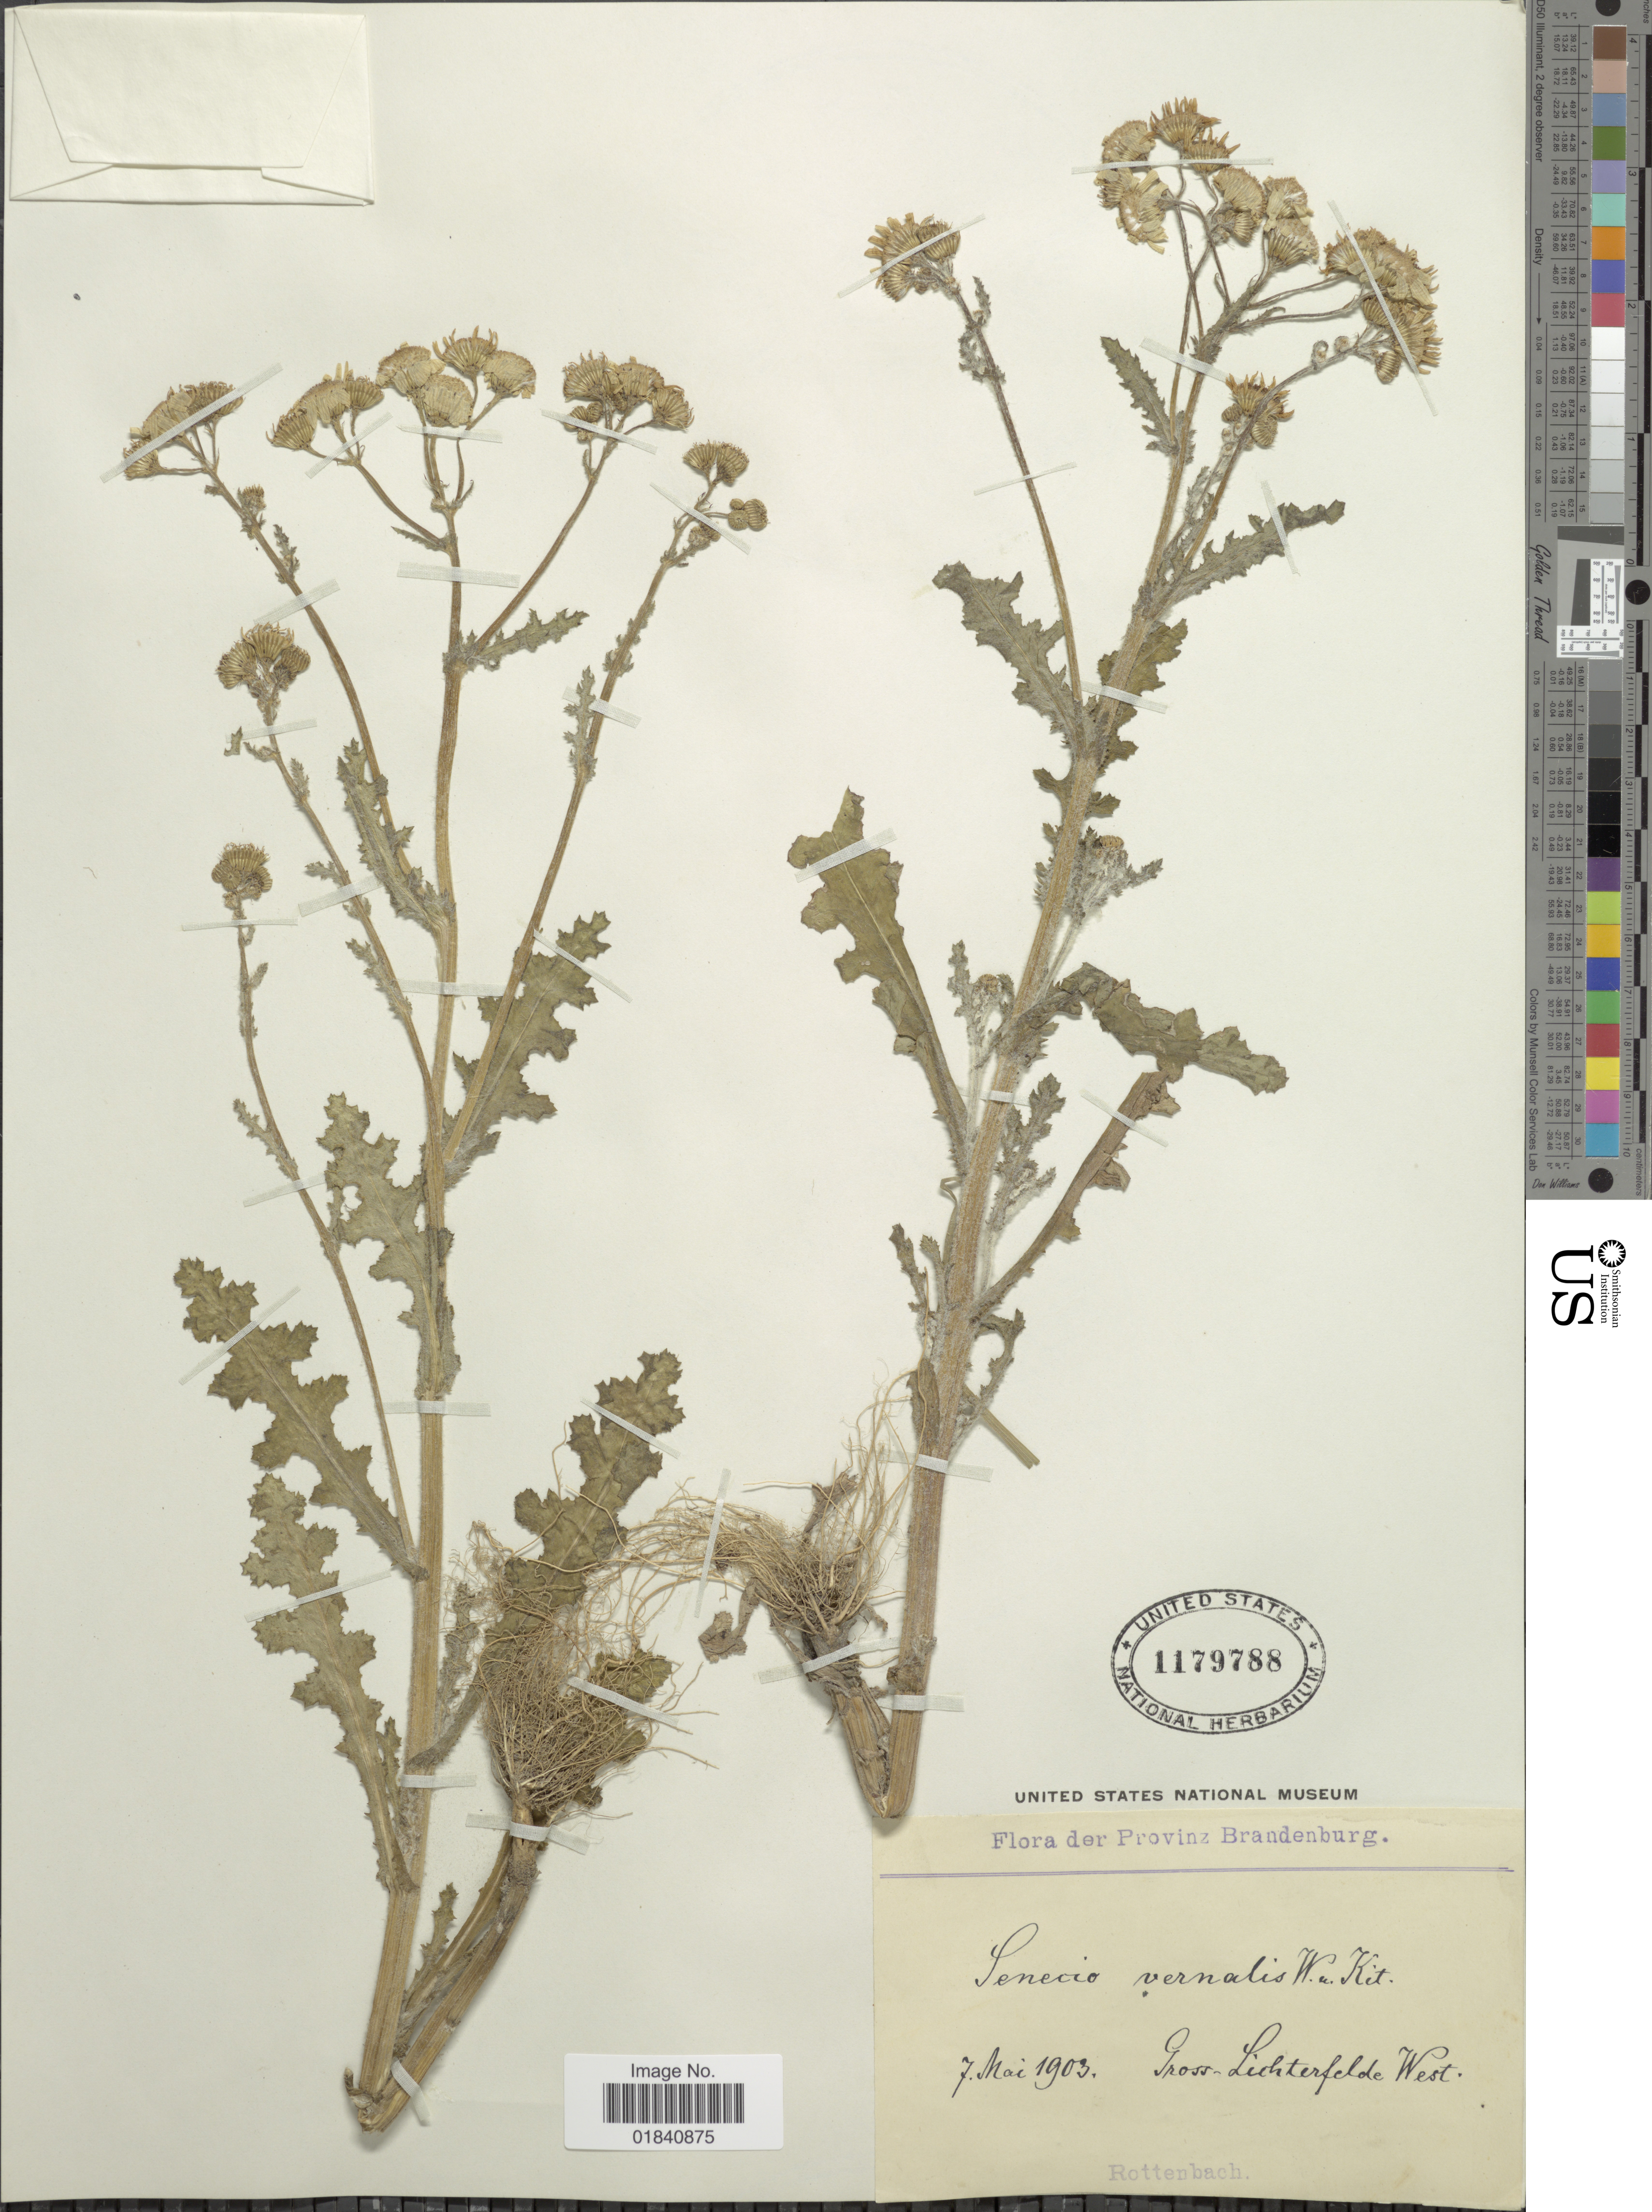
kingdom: Plantae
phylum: Tracheophyta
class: Magnoliopsida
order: Asterales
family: Asteraceae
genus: Senecio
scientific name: Senecio leucanthemifolius subsp. vernalis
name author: (Waldst. & Kit.) Greuter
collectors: Rottenbach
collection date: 1903-05-07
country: Germany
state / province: Brandenburg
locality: Gross-Lichterfelde West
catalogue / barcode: US 1179788